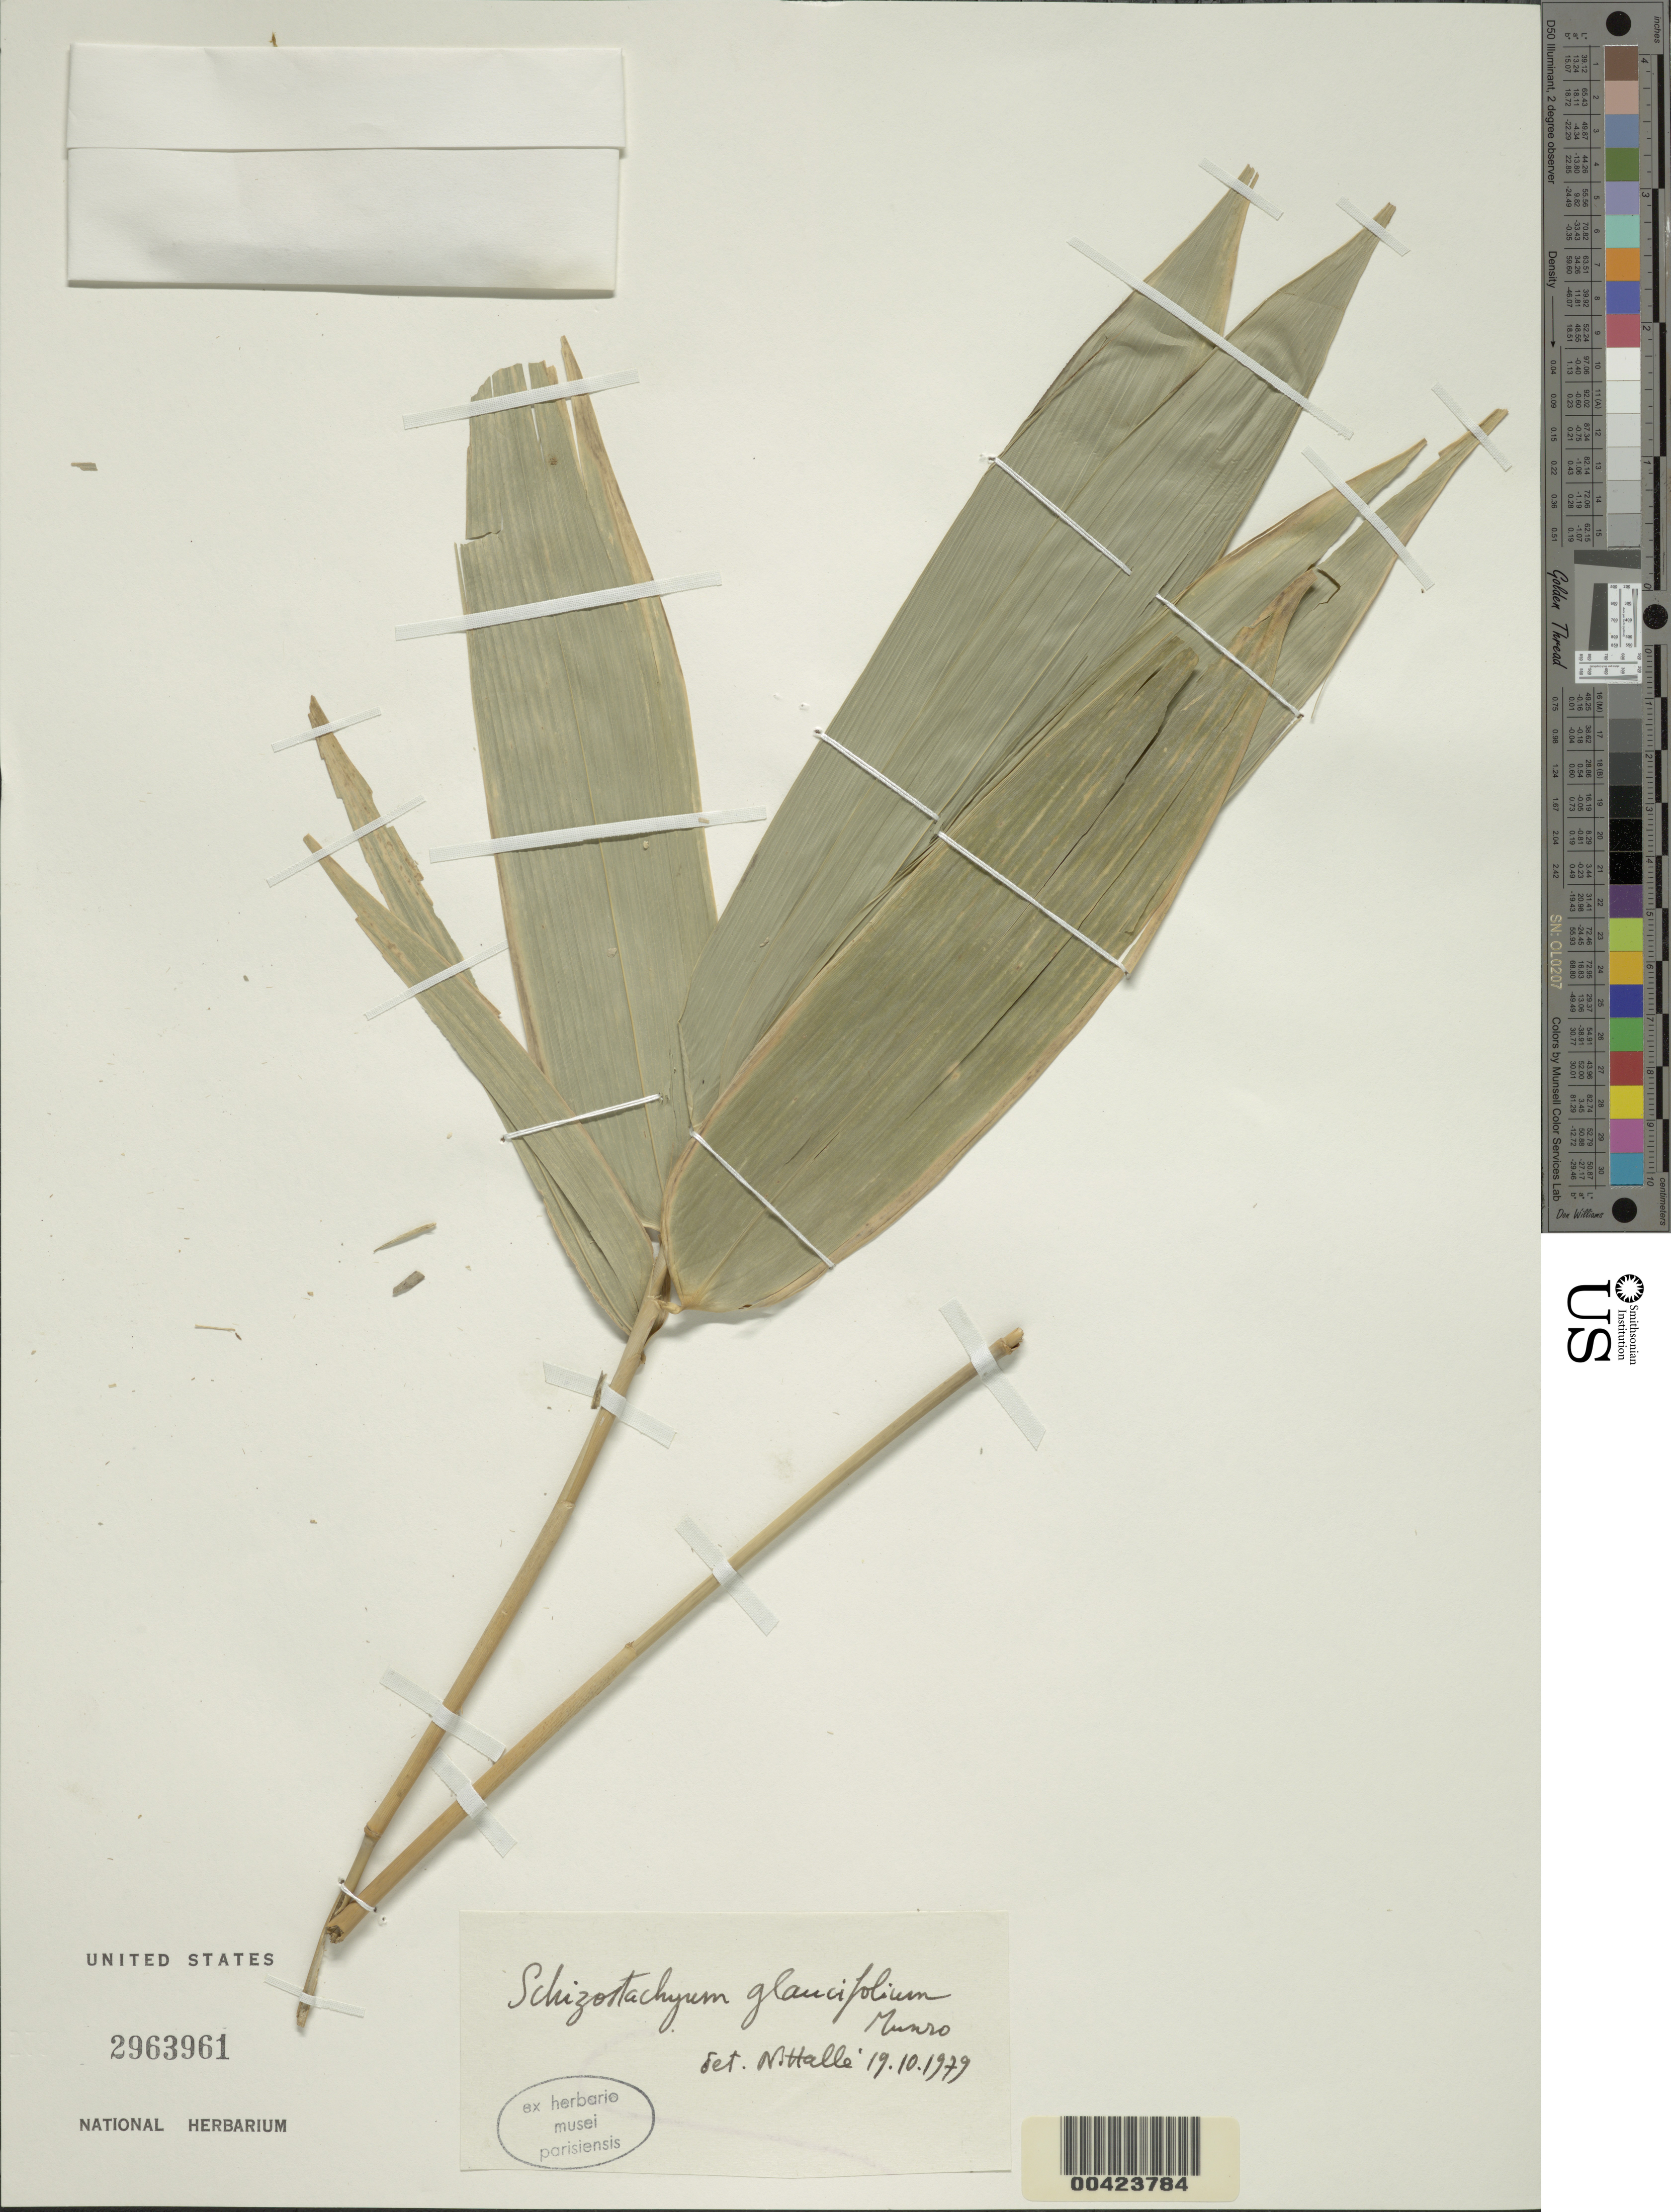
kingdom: Plantae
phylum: Tracheophyta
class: Liliopsida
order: Poales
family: Poaceae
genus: Schizostachyum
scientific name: Schizostachyum glaucifolium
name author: (Rupr.) Munro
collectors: T. R. Soderstrom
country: India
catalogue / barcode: US 2963961